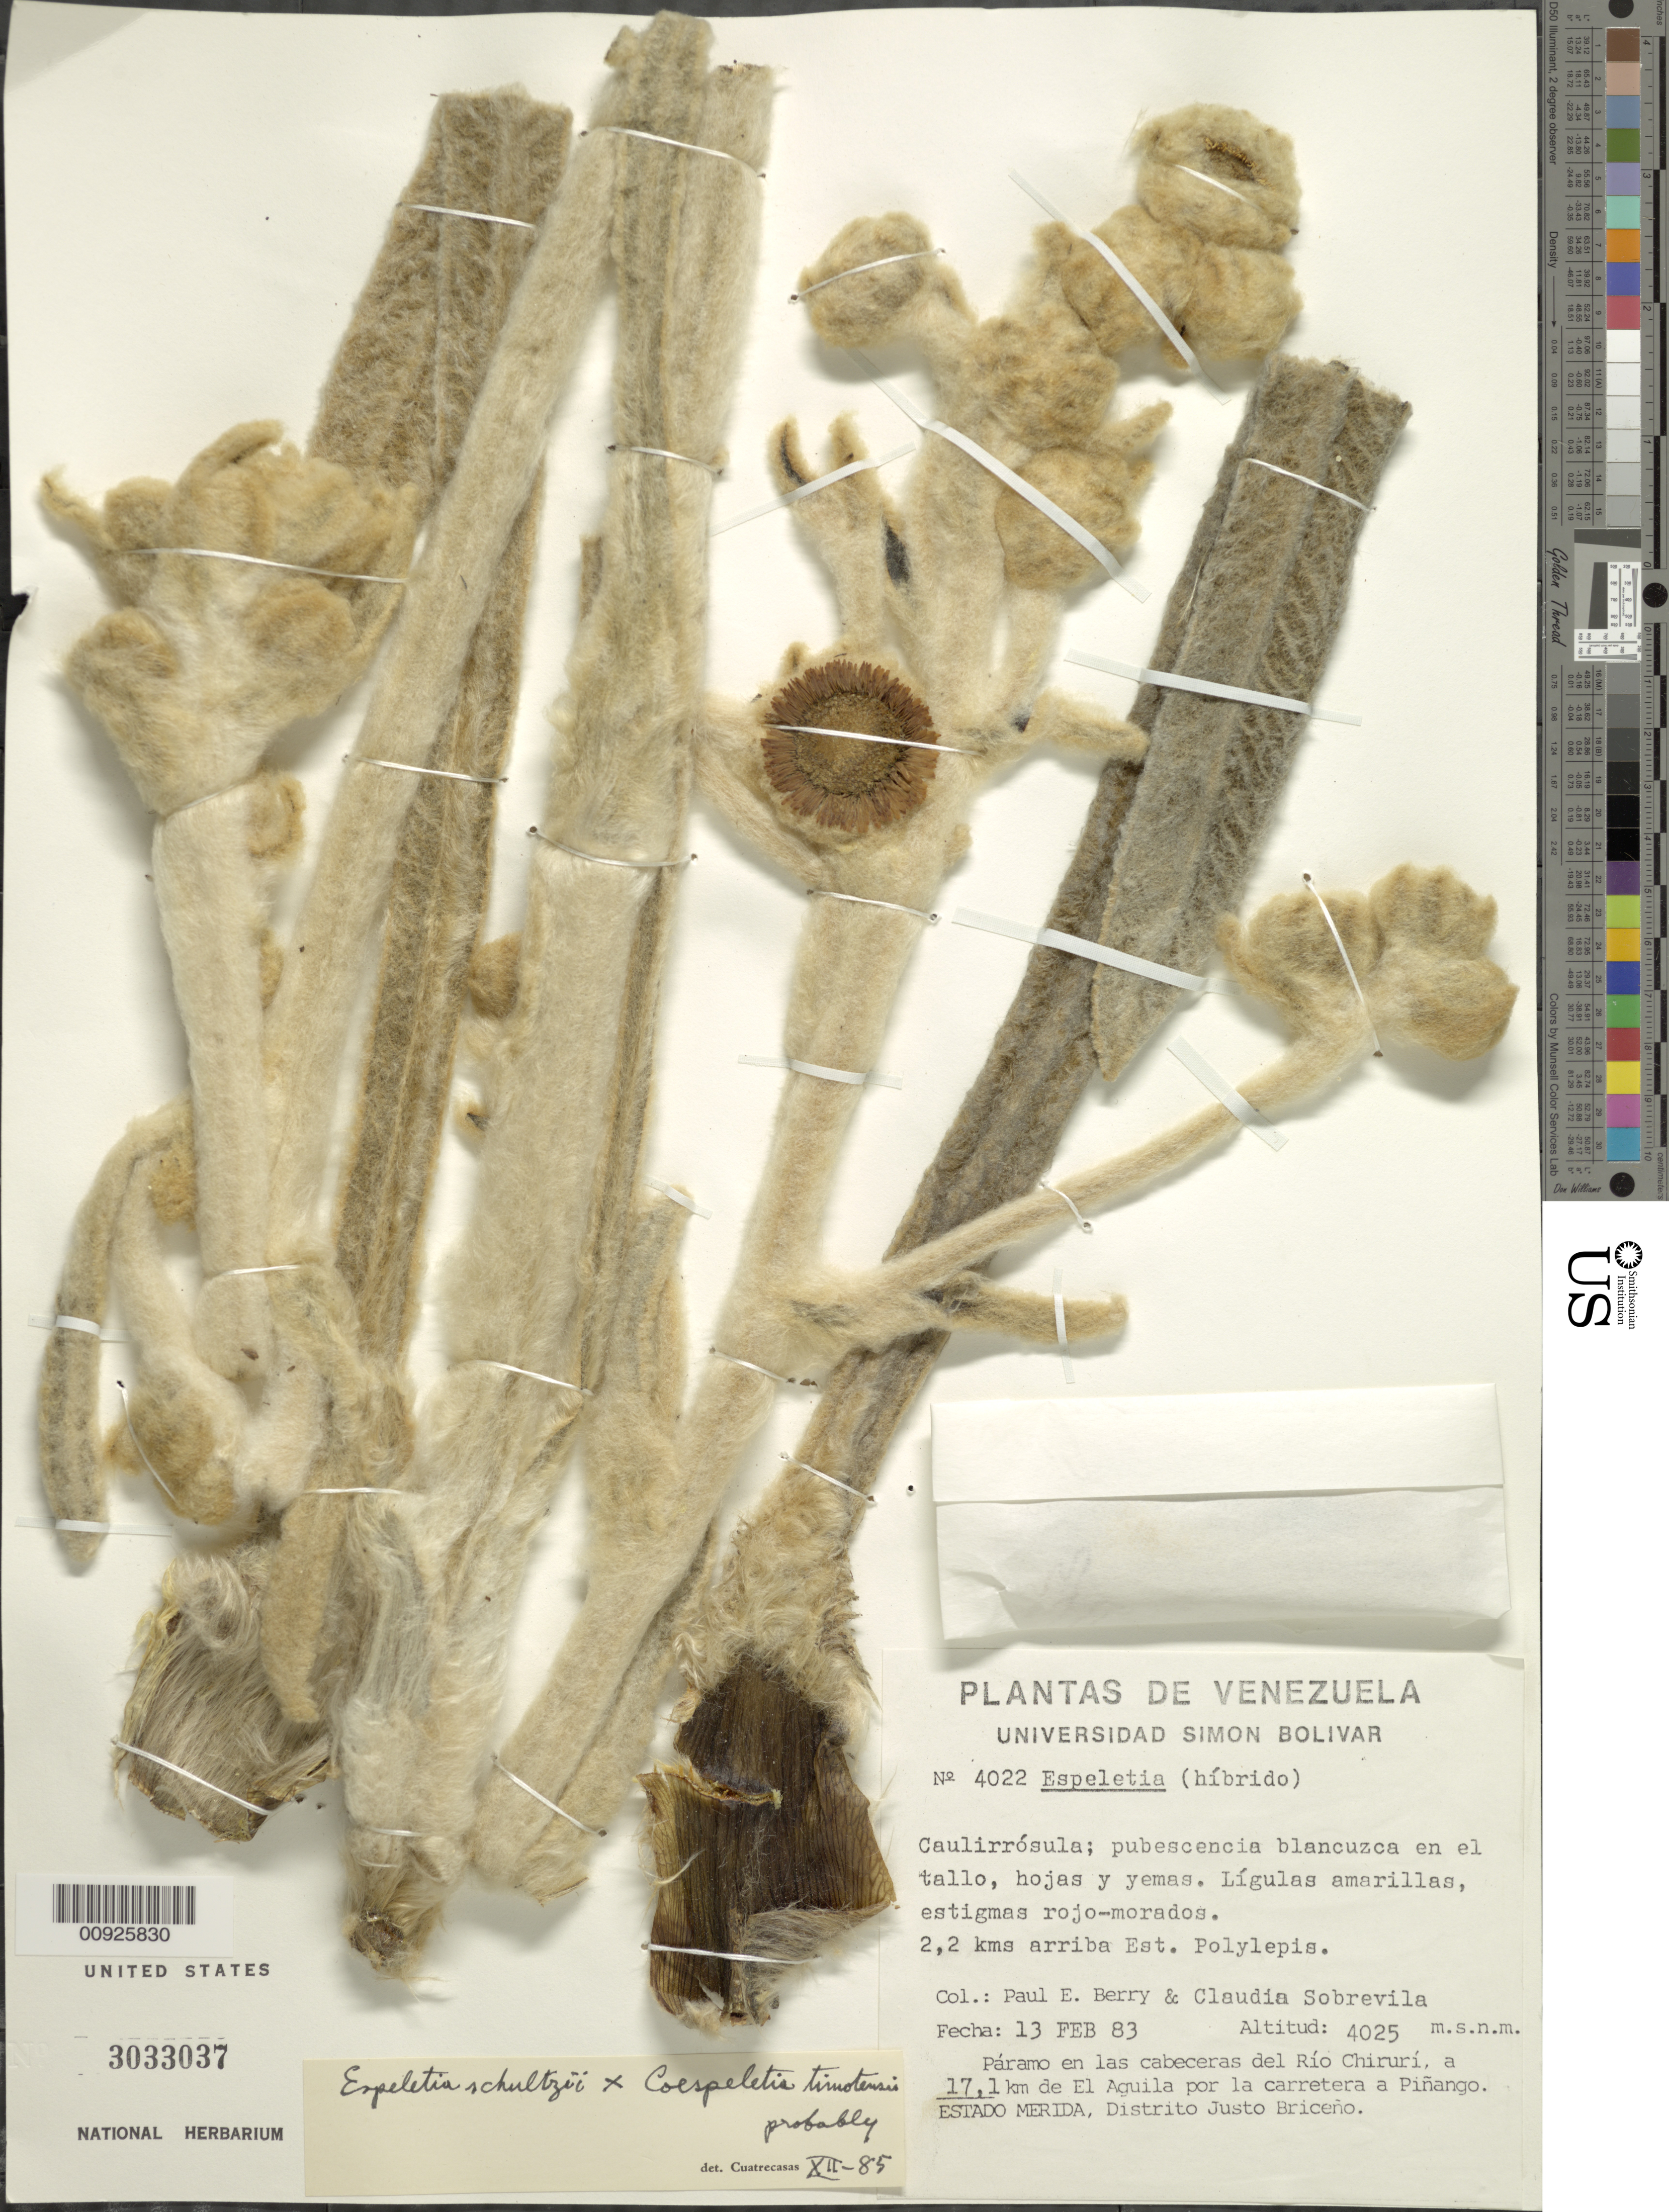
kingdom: Plantae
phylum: Tracheophyta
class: Magnoliopsida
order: Asterales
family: Asteraceae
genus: Espeletia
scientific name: Espeletia schultzii x E. timotensis Cuatrec.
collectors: P. E. Berry & C. Sobrevila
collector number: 4022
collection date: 1983-02-13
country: Venezuela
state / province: Mérida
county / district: Justo Briceño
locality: Páramo en las cabeceras del Río Chirurí, a 17.1 km de El Aguila, por la carretera a Piñango.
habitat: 2.2 km arriba Est. Polylepis.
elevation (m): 4025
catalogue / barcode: US 3033037